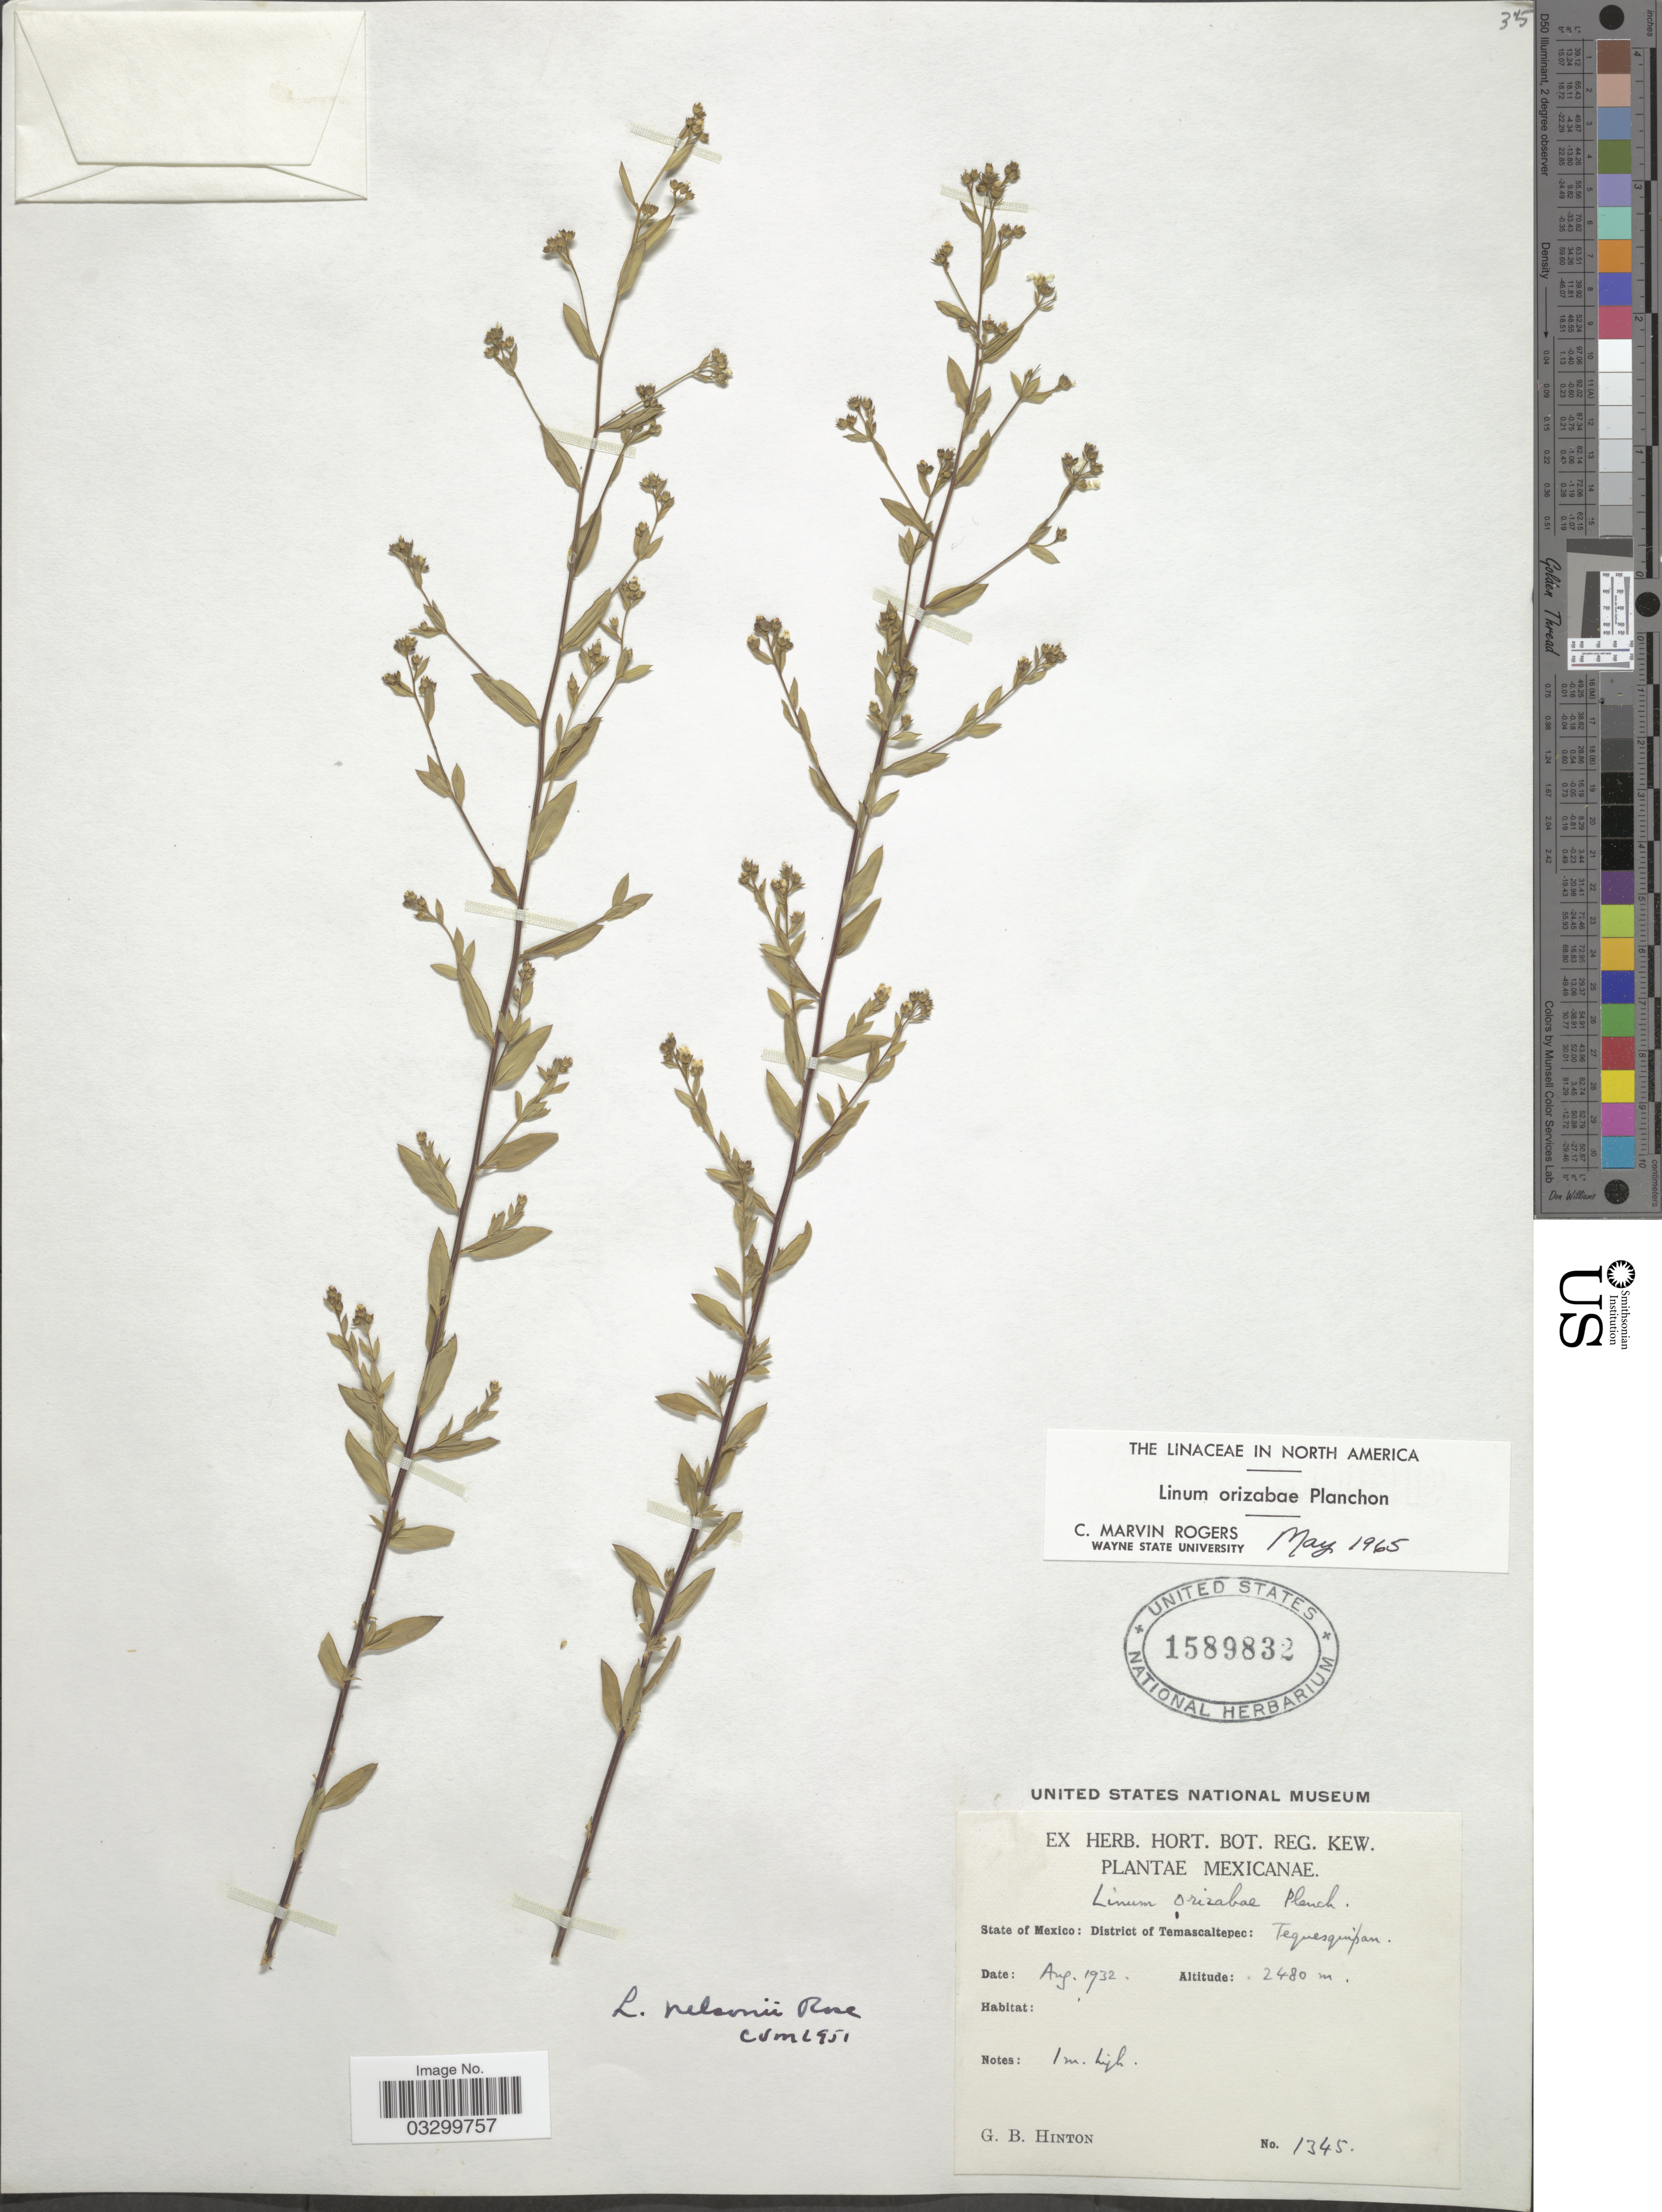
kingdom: Plantae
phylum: Tracheophyta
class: Magnoliopsida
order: Malpighiales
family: Linaceae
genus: Linum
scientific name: Linum orizabae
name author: Planch.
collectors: G. B. Hinton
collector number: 1345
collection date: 1932-08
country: Mexico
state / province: México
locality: District of Temascaltepec: Tequesquipan.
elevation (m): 2480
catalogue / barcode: US 1589832